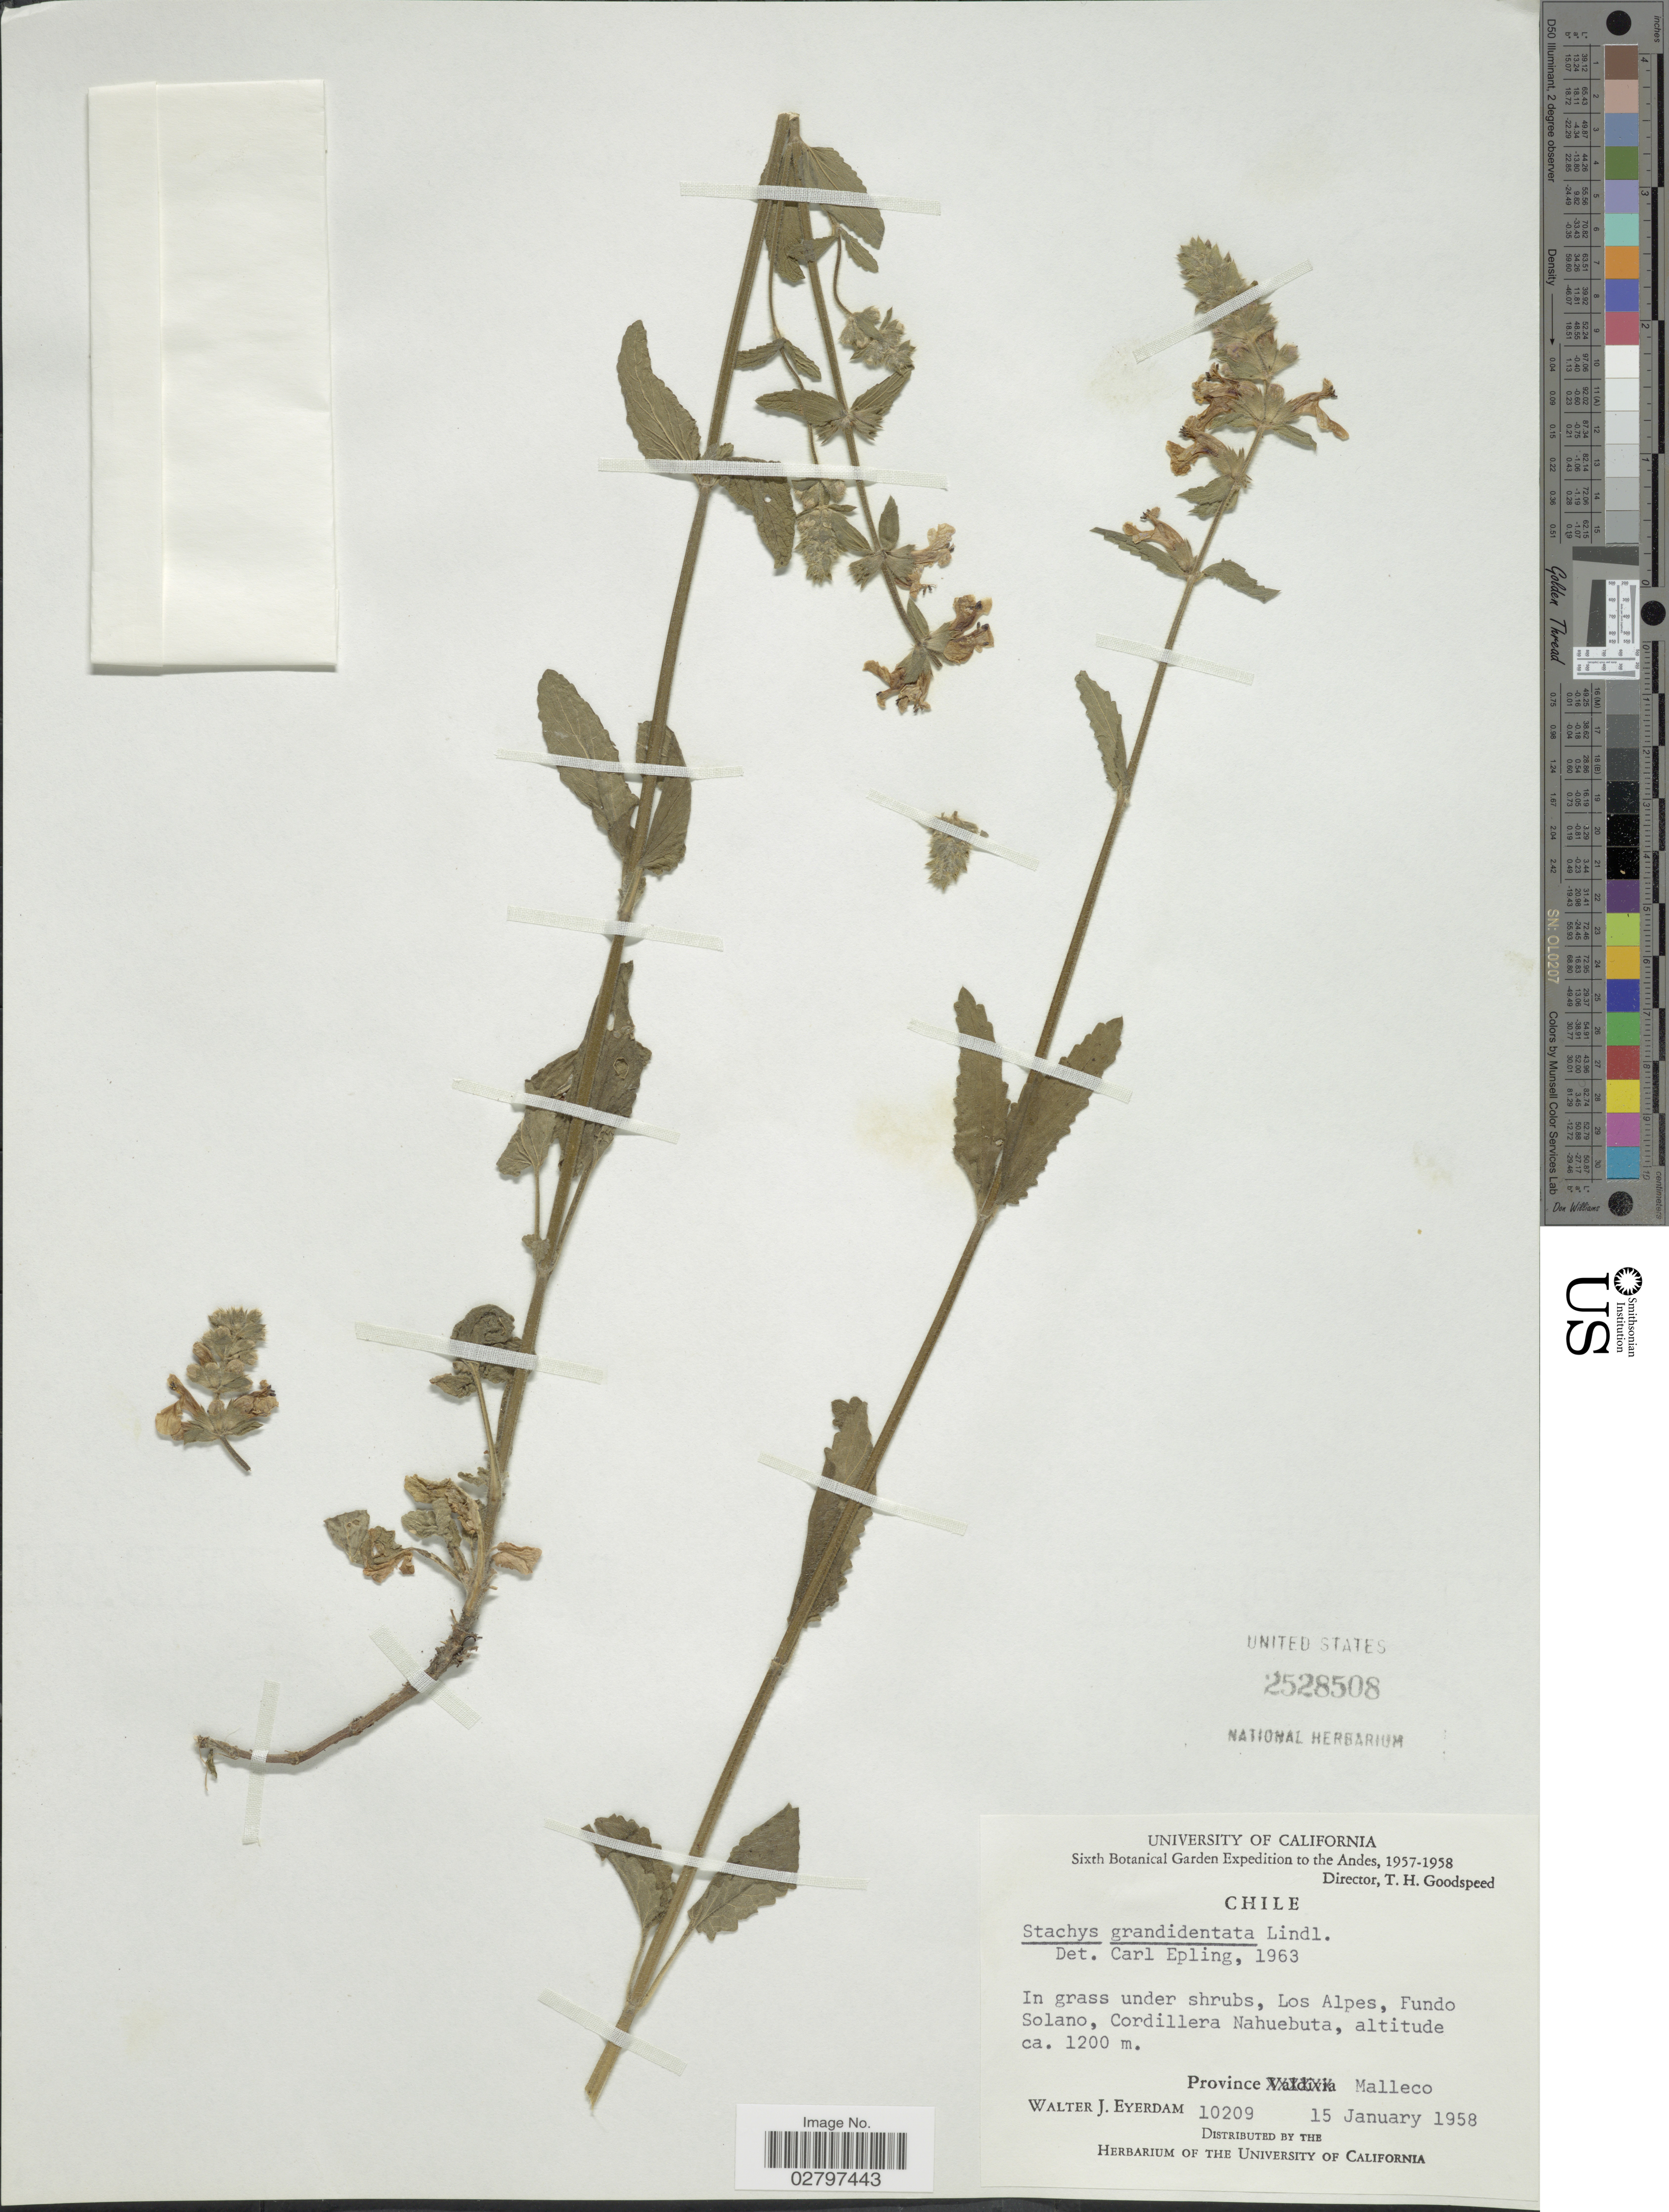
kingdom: Plantae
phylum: Tracheophyta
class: Magnoliopsida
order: Lamiales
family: Lamiaceae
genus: Stachys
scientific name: Stachys grandidentata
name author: Lindl.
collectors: W. J. Eyerdam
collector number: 10209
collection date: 1958-01-15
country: Chile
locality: Andes, Los Alpes, Fundo Solano, Cordillera Nahuebuta, Province Malleco.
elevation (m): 1200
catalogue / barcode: US 2528508